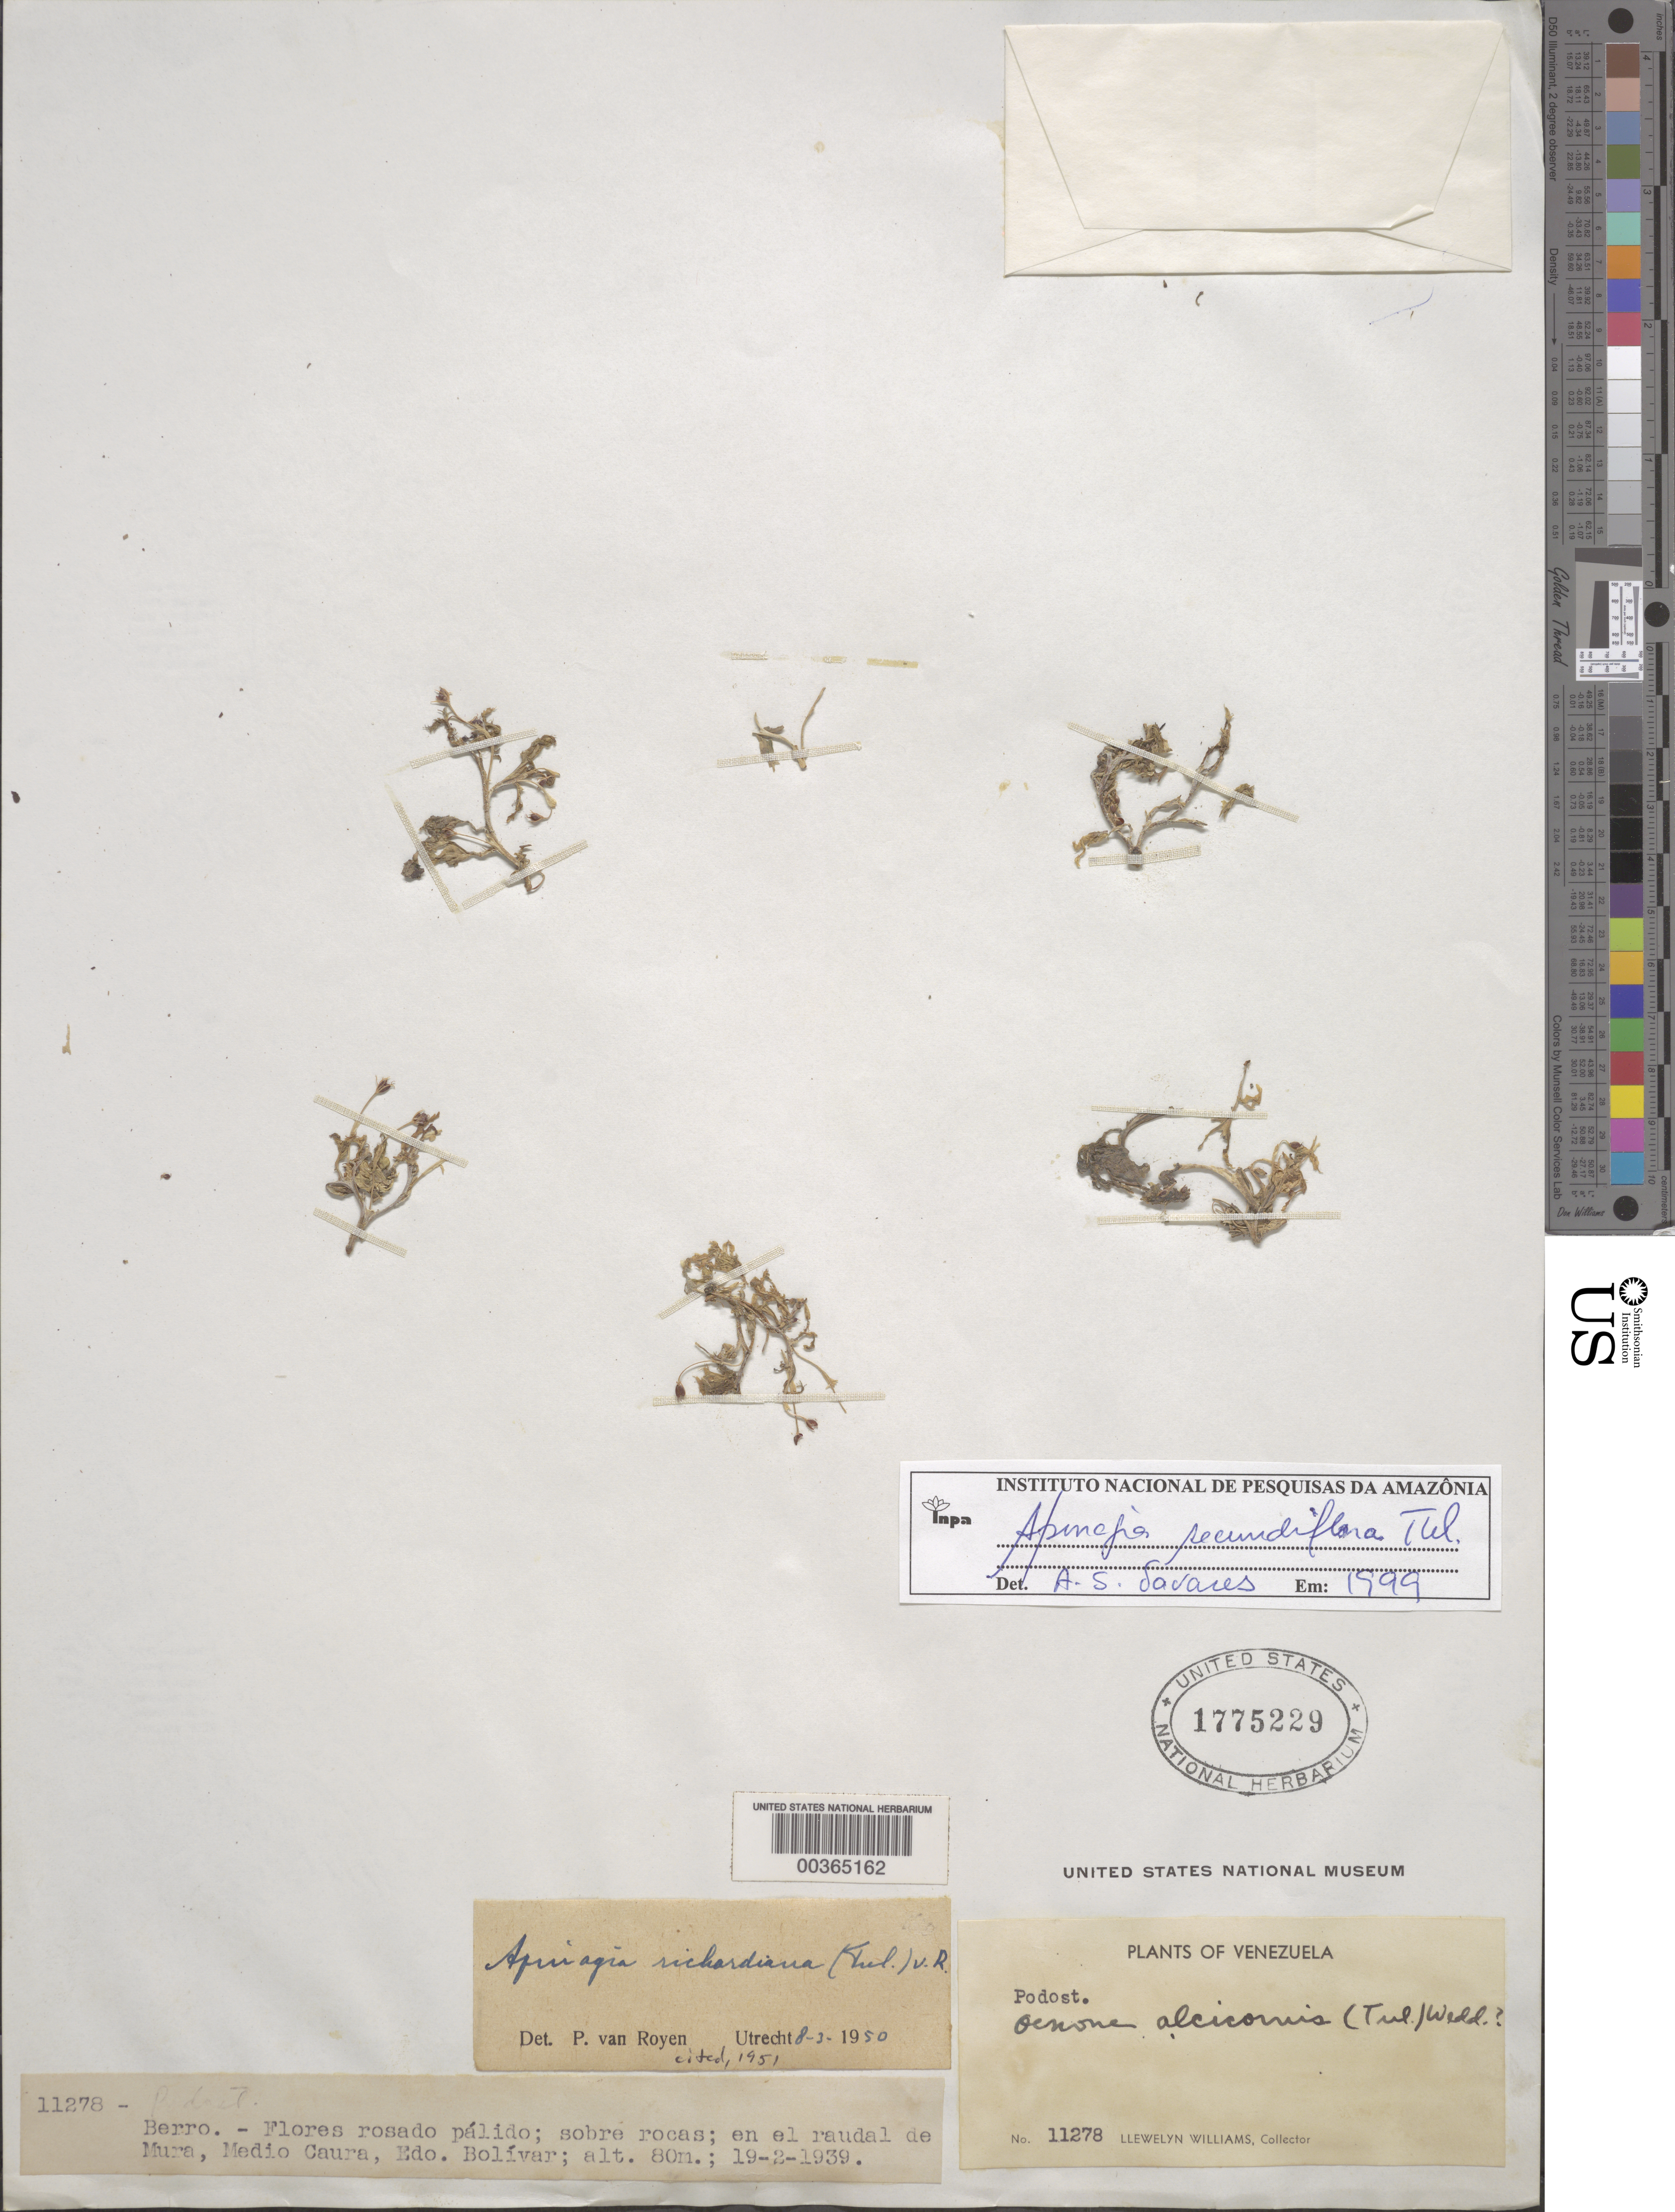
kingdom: Plantae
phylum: Tracheophyta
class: Magnoliopsida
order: Malpighiales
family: Podostemaceae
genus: Apinagia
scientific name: Apinagia secundiflora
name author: (Tul.) Pulle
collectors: Ll. Williams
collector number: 11278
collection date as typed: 19 Feb 1939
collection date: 1939-02-19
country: Venezuela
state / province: Bolivar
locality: Raudal de mura, medio caura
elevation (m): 80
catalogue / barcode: US 1775229